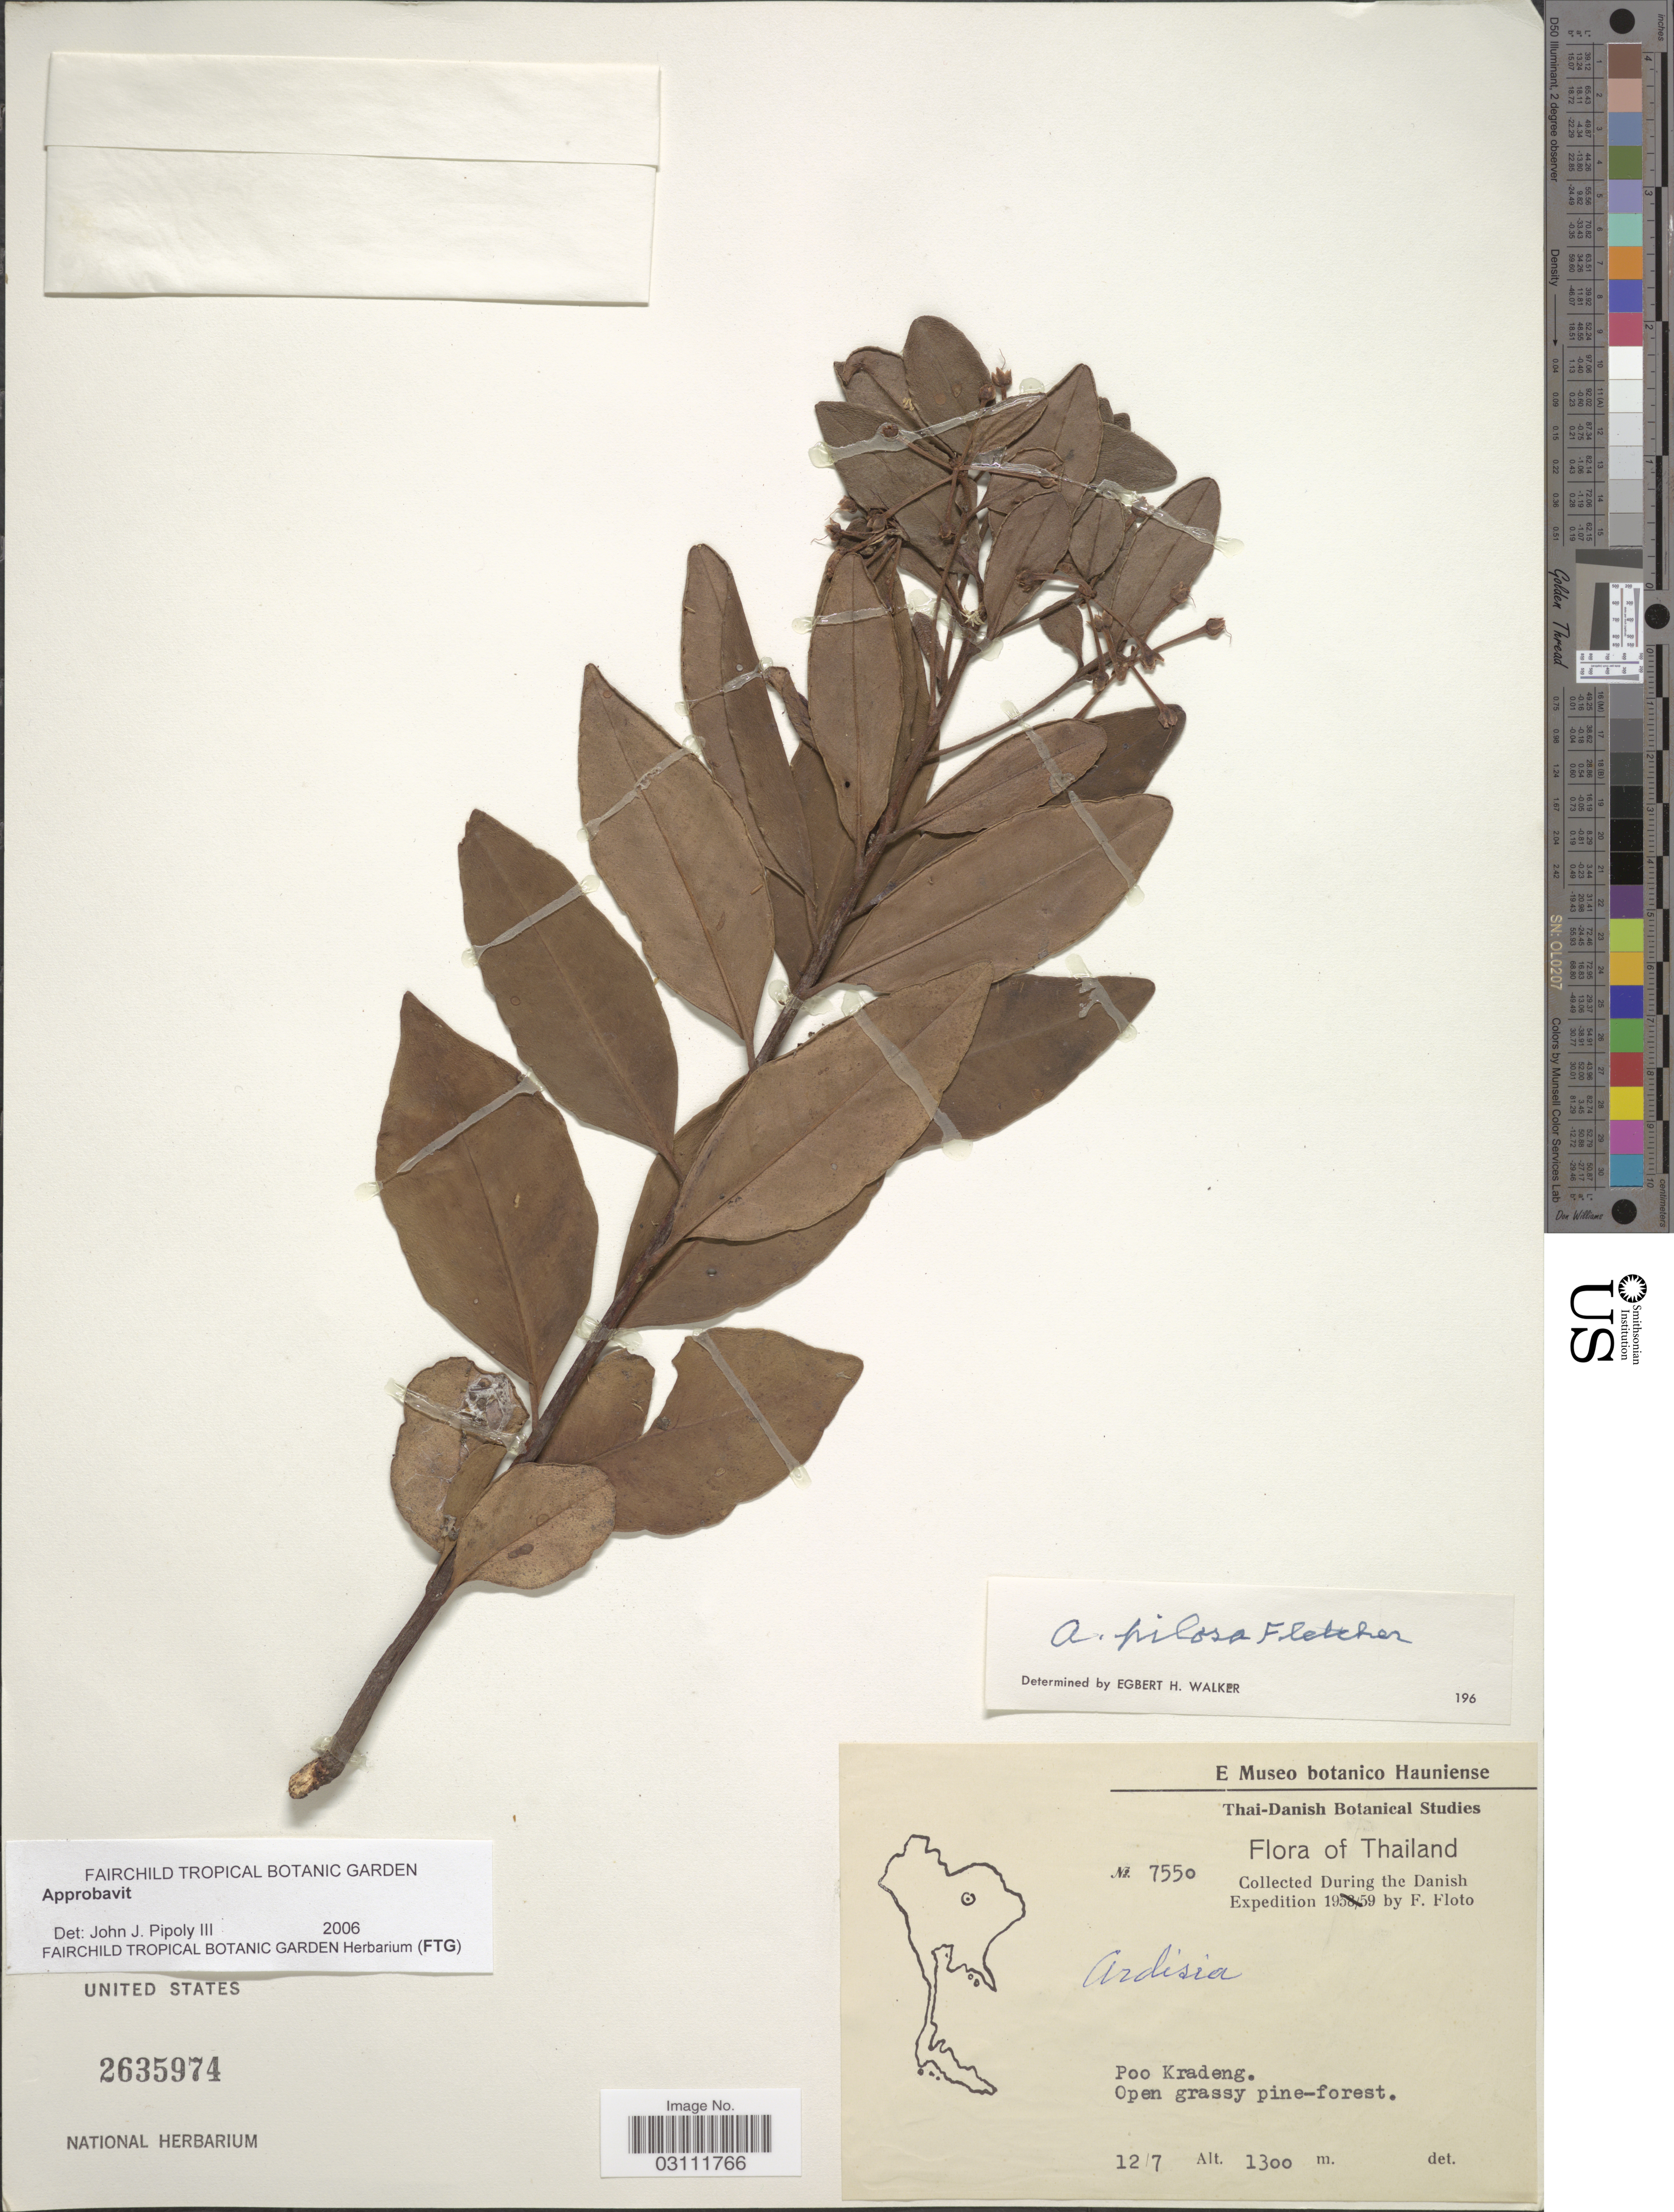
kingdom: Plantae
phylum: Tracheophyta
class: Magnoliopsida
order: Ericales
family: Primulaceae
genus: Ardisia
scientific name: Ardisia pilosa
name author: H.R. Fletcher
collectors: F. Floto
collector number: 7550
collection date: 1959-07-12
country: Thailand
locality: Poo Kradeng.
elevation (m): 1300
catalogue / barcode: US 2635974